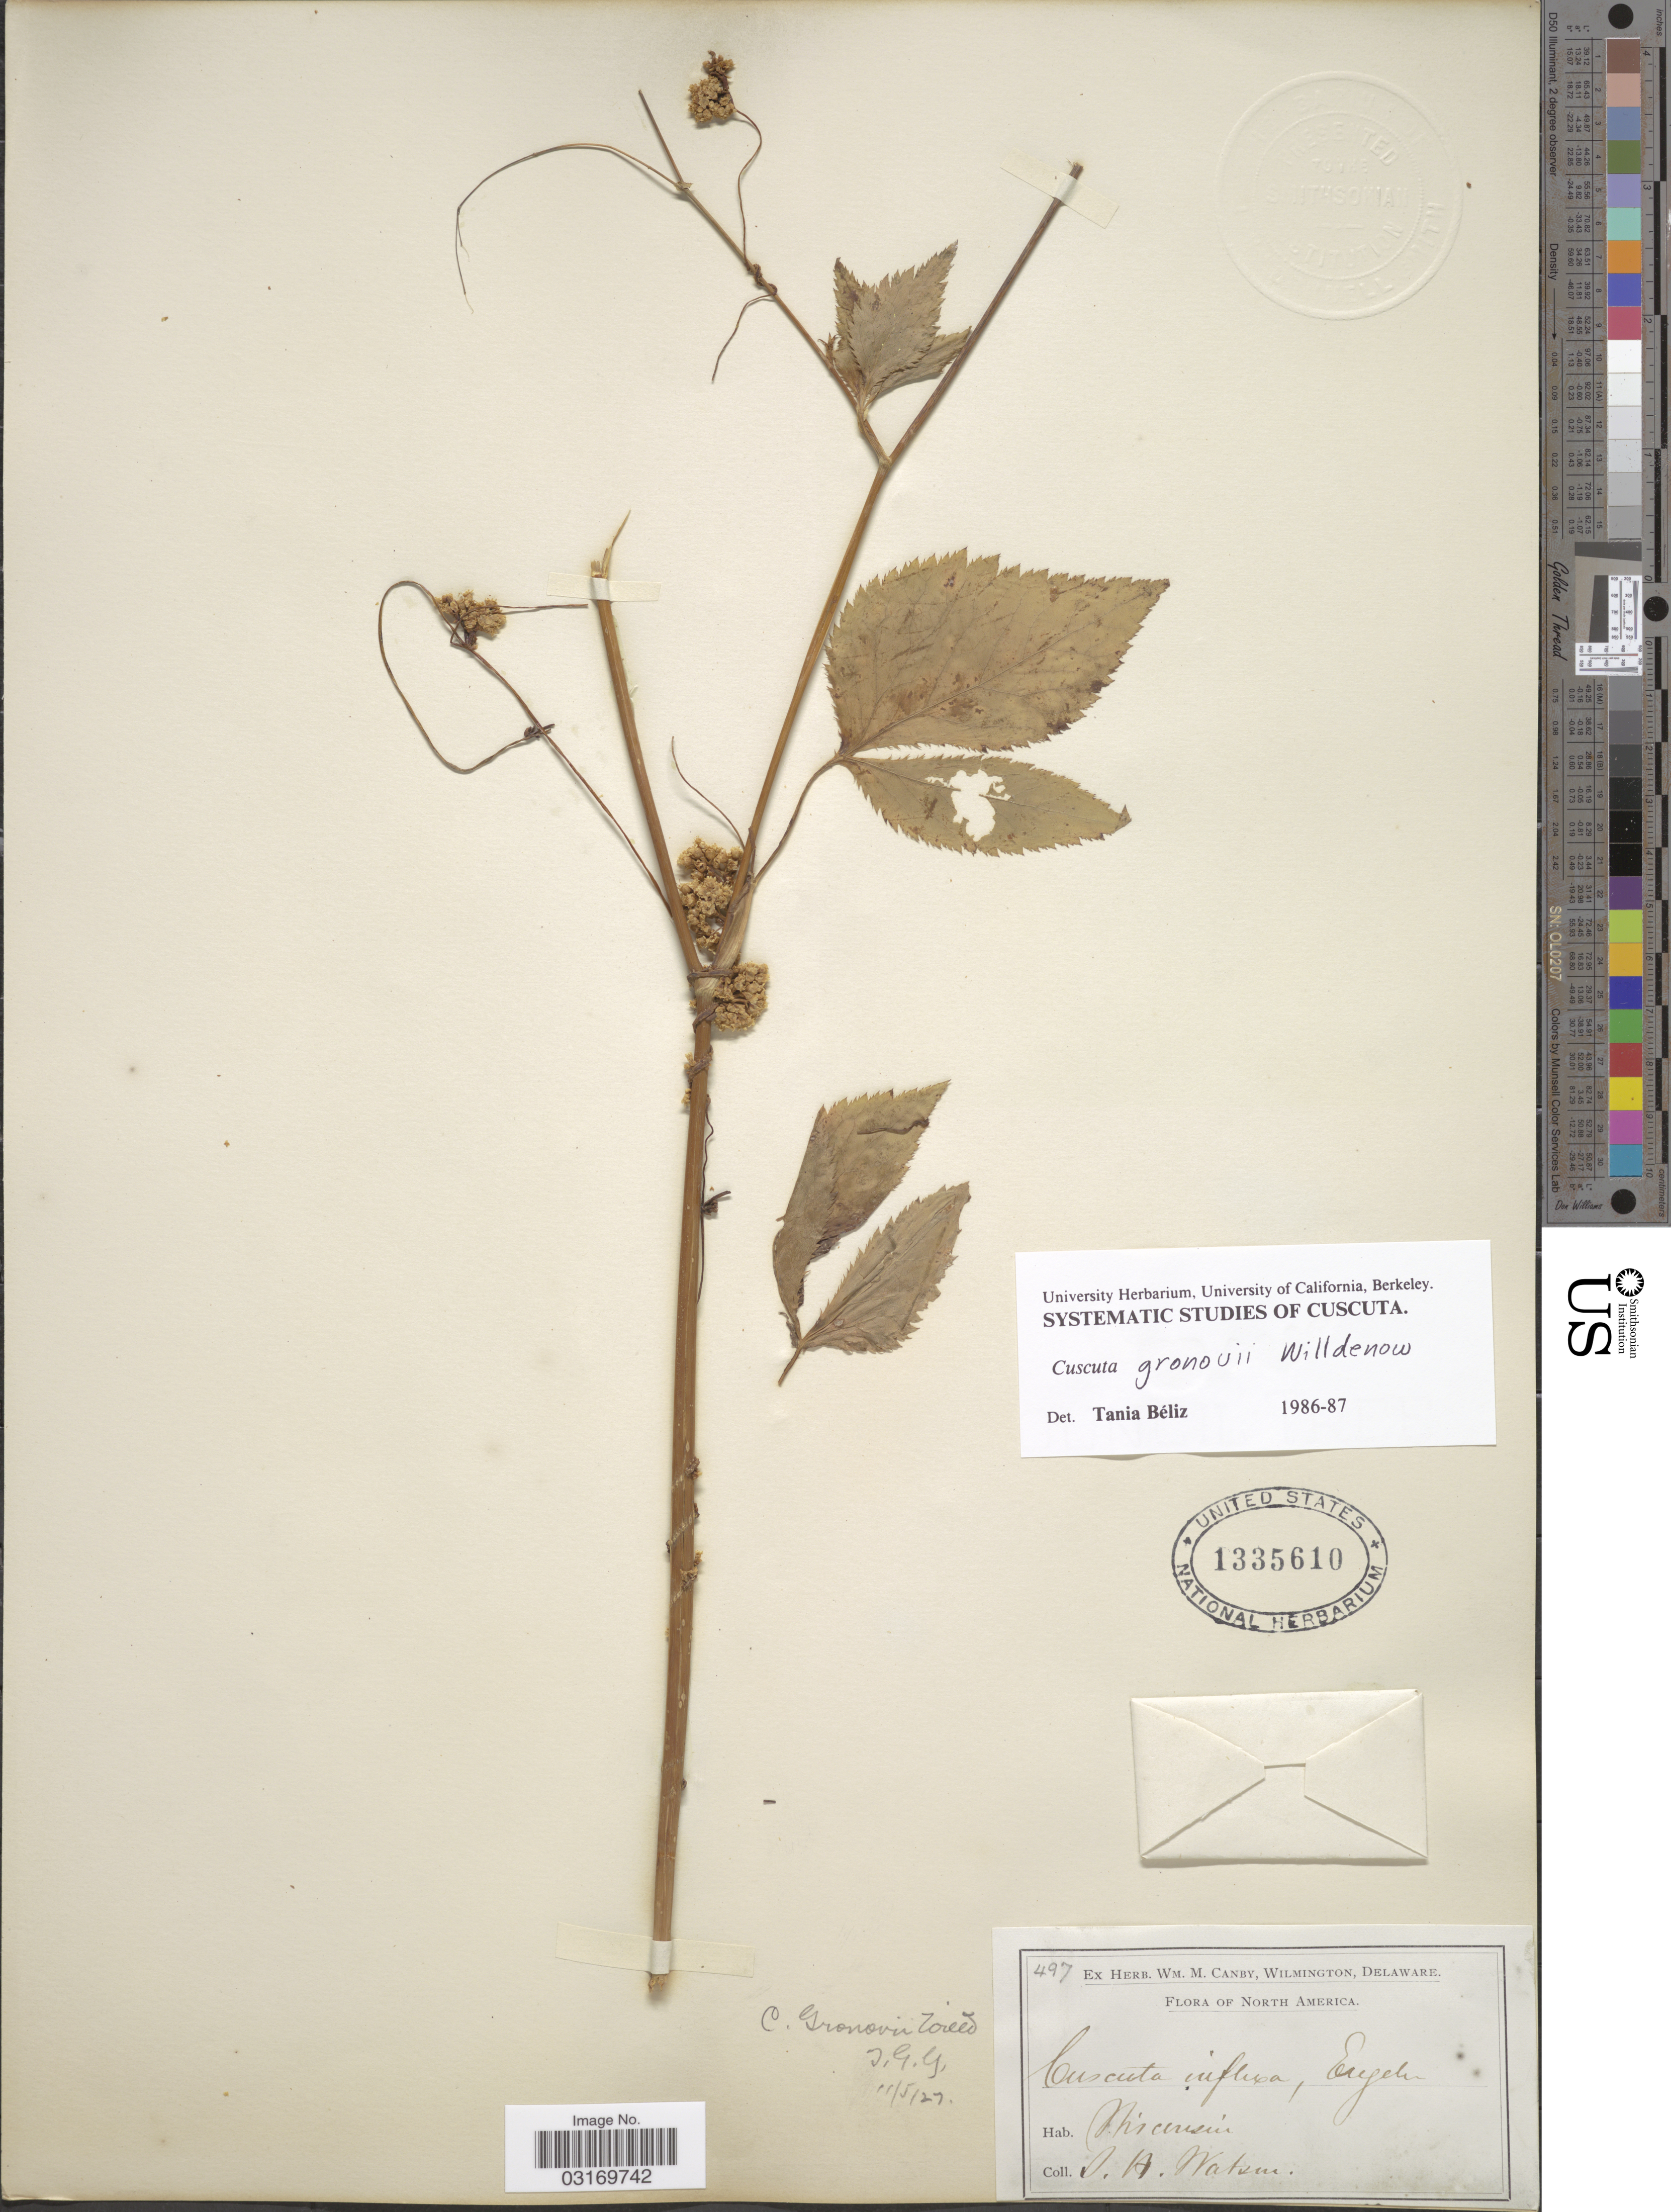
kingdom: Plantae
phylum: Tracheophyta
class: Magnoliopsida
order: Solanales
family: Convolvulaceae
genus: Cuscuta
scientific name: Cuscuta gronovii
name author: Willd. ex Schult.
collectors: J. R. Watson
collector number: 497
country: United States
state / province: Wisconsin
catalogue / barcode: US 1335610